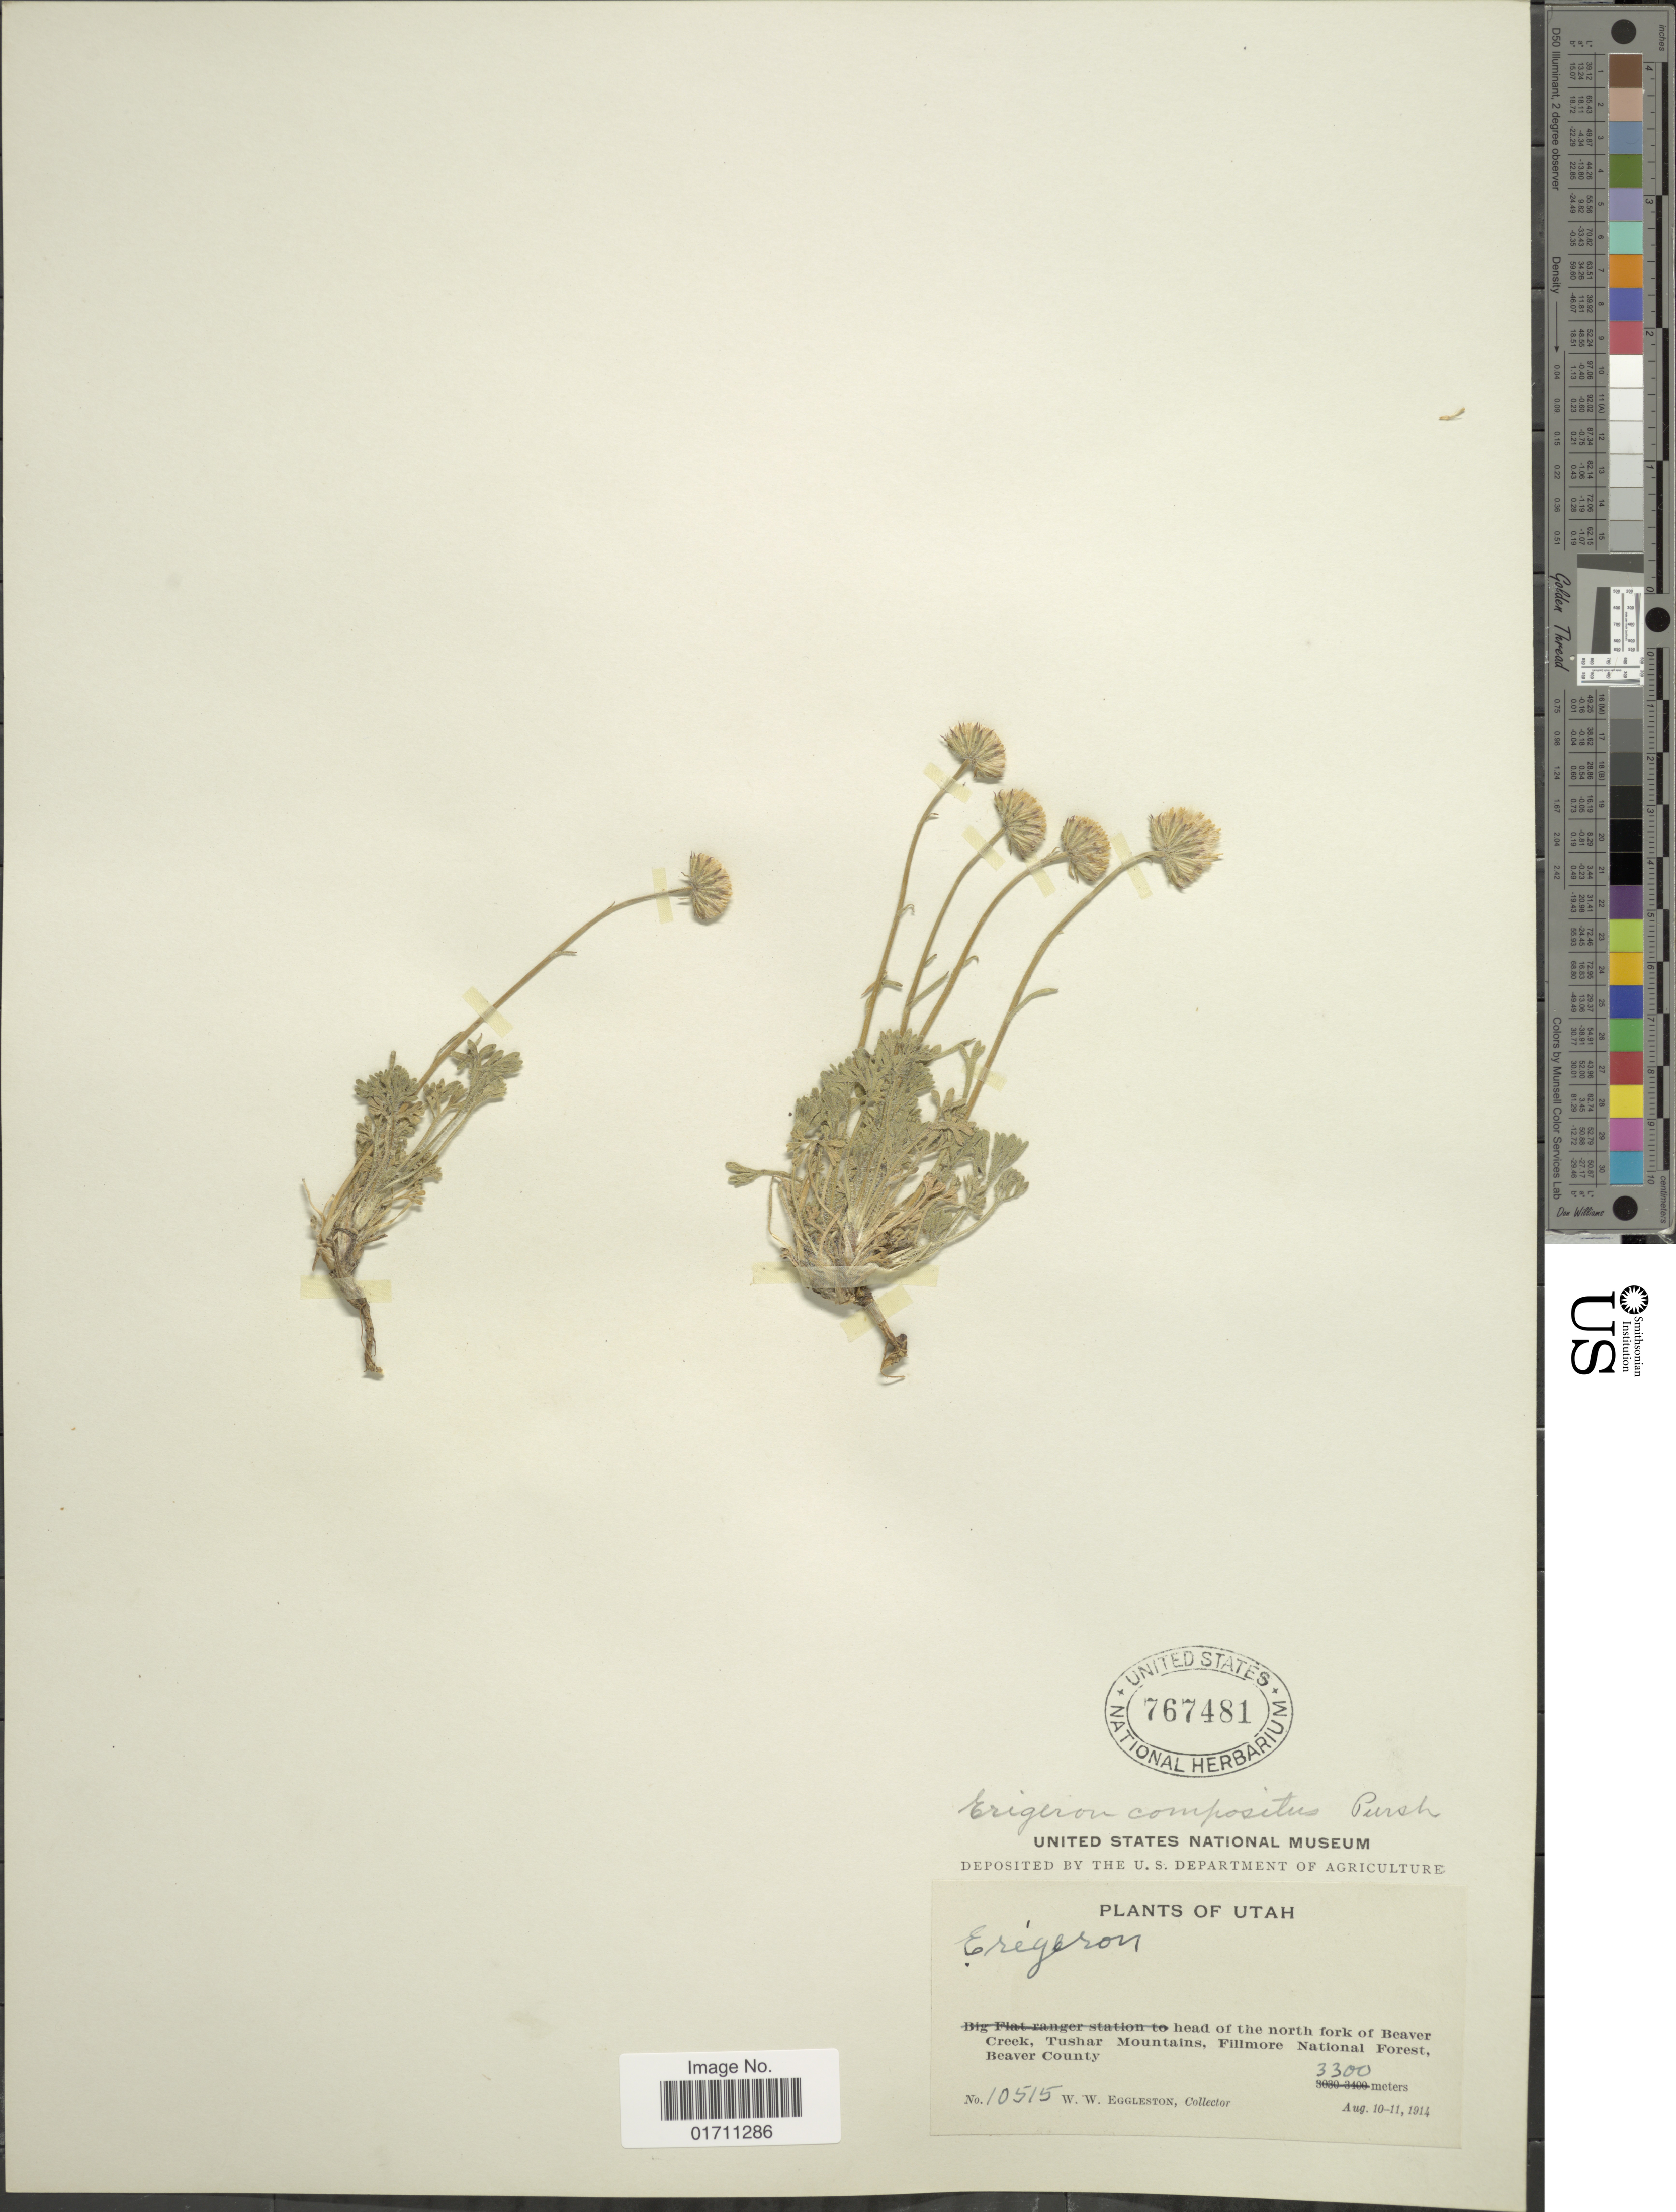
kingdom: Plantae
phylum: Tracheophyta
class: Magnoliopsida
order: Asterales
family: Asteraceae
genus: Erigeron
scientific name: Erigeron compositus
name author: Pursh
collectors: W. W. Eggleston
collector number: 10515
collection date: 1914-08-10/1914-08-11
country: United States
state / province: Utah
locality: Head of the north fork of Beaver Creek, Tushar Mountains, Filmore National Forest, Beaver County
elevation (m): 3300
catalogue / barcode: US 767481